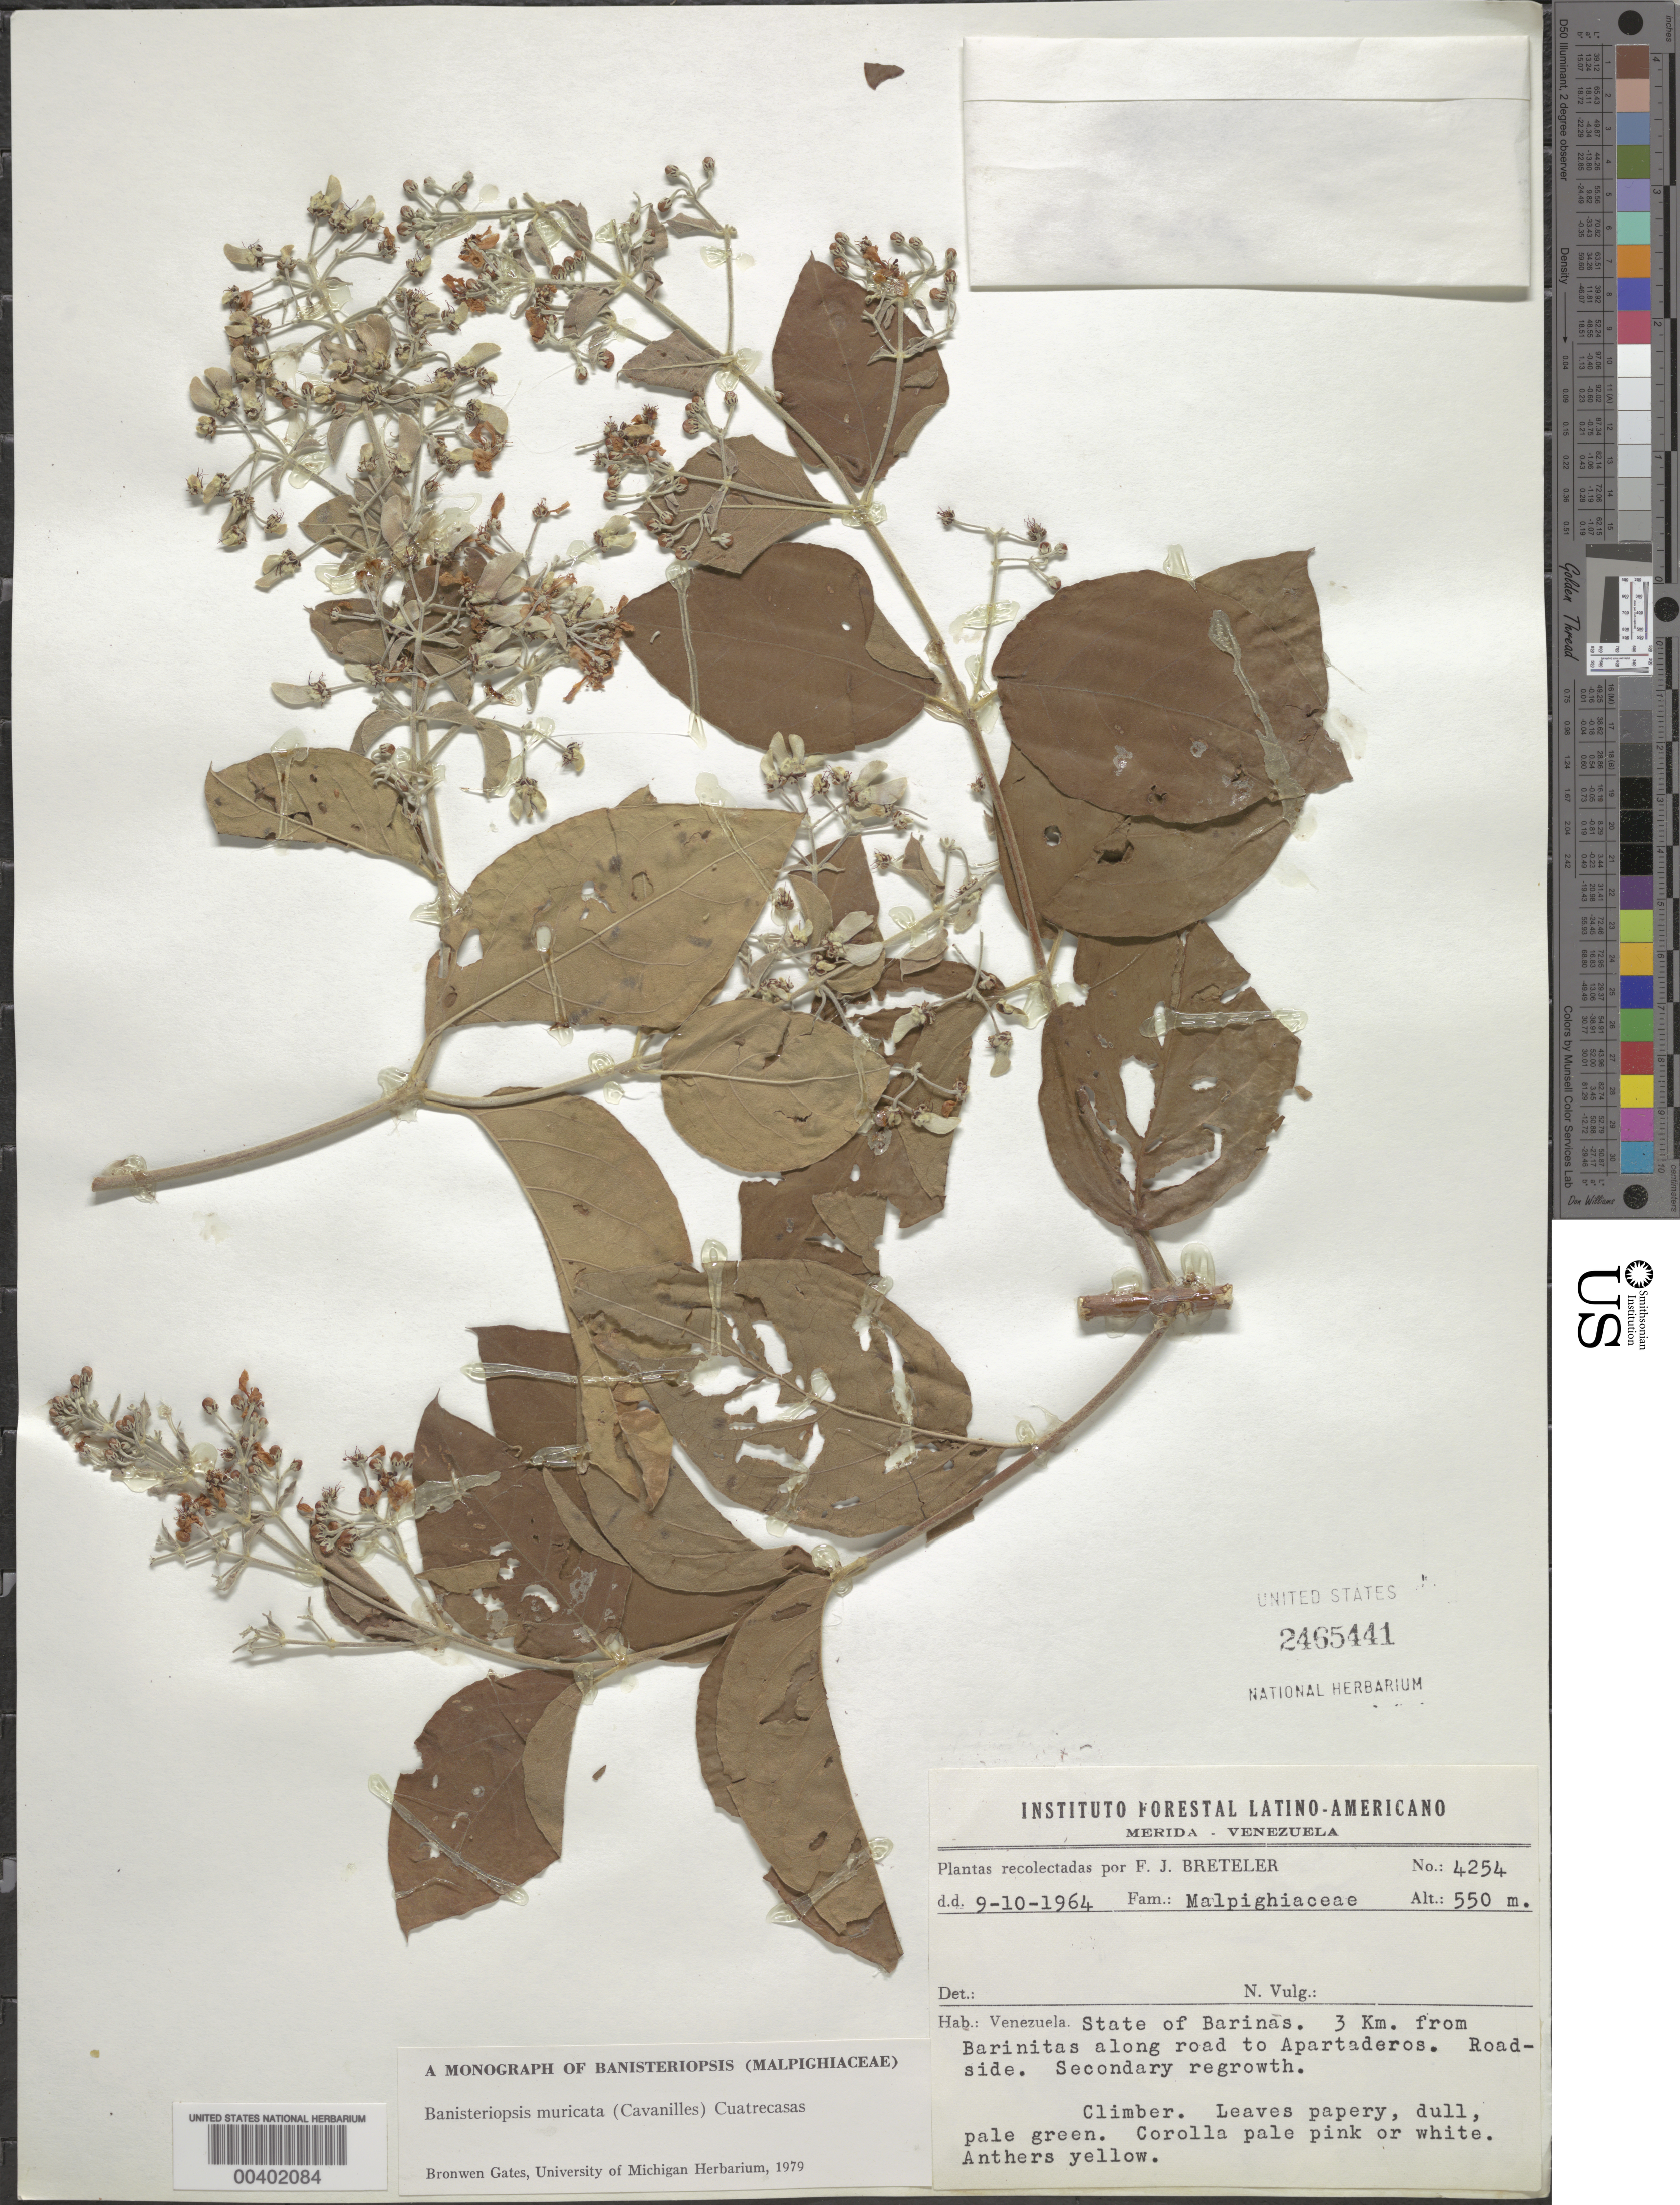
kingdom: Plantae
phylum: Tracheophyta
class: Magnoliopsida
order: Malpighiales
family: Malpighiaceae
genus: Banisteriopsis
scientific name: Banisteriopsis muricata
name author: (Cav.) Cuatrec.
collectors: F. J. Breteler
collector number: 4254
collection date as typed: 09 Oct 1964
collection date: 1964-10-09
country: Venezuela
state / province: Barinas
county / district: Bolívar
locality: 3 km. from Barinitas along road to Apartaderos. Barinitas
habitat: Roadside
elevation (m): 550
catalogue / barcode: US 2465441